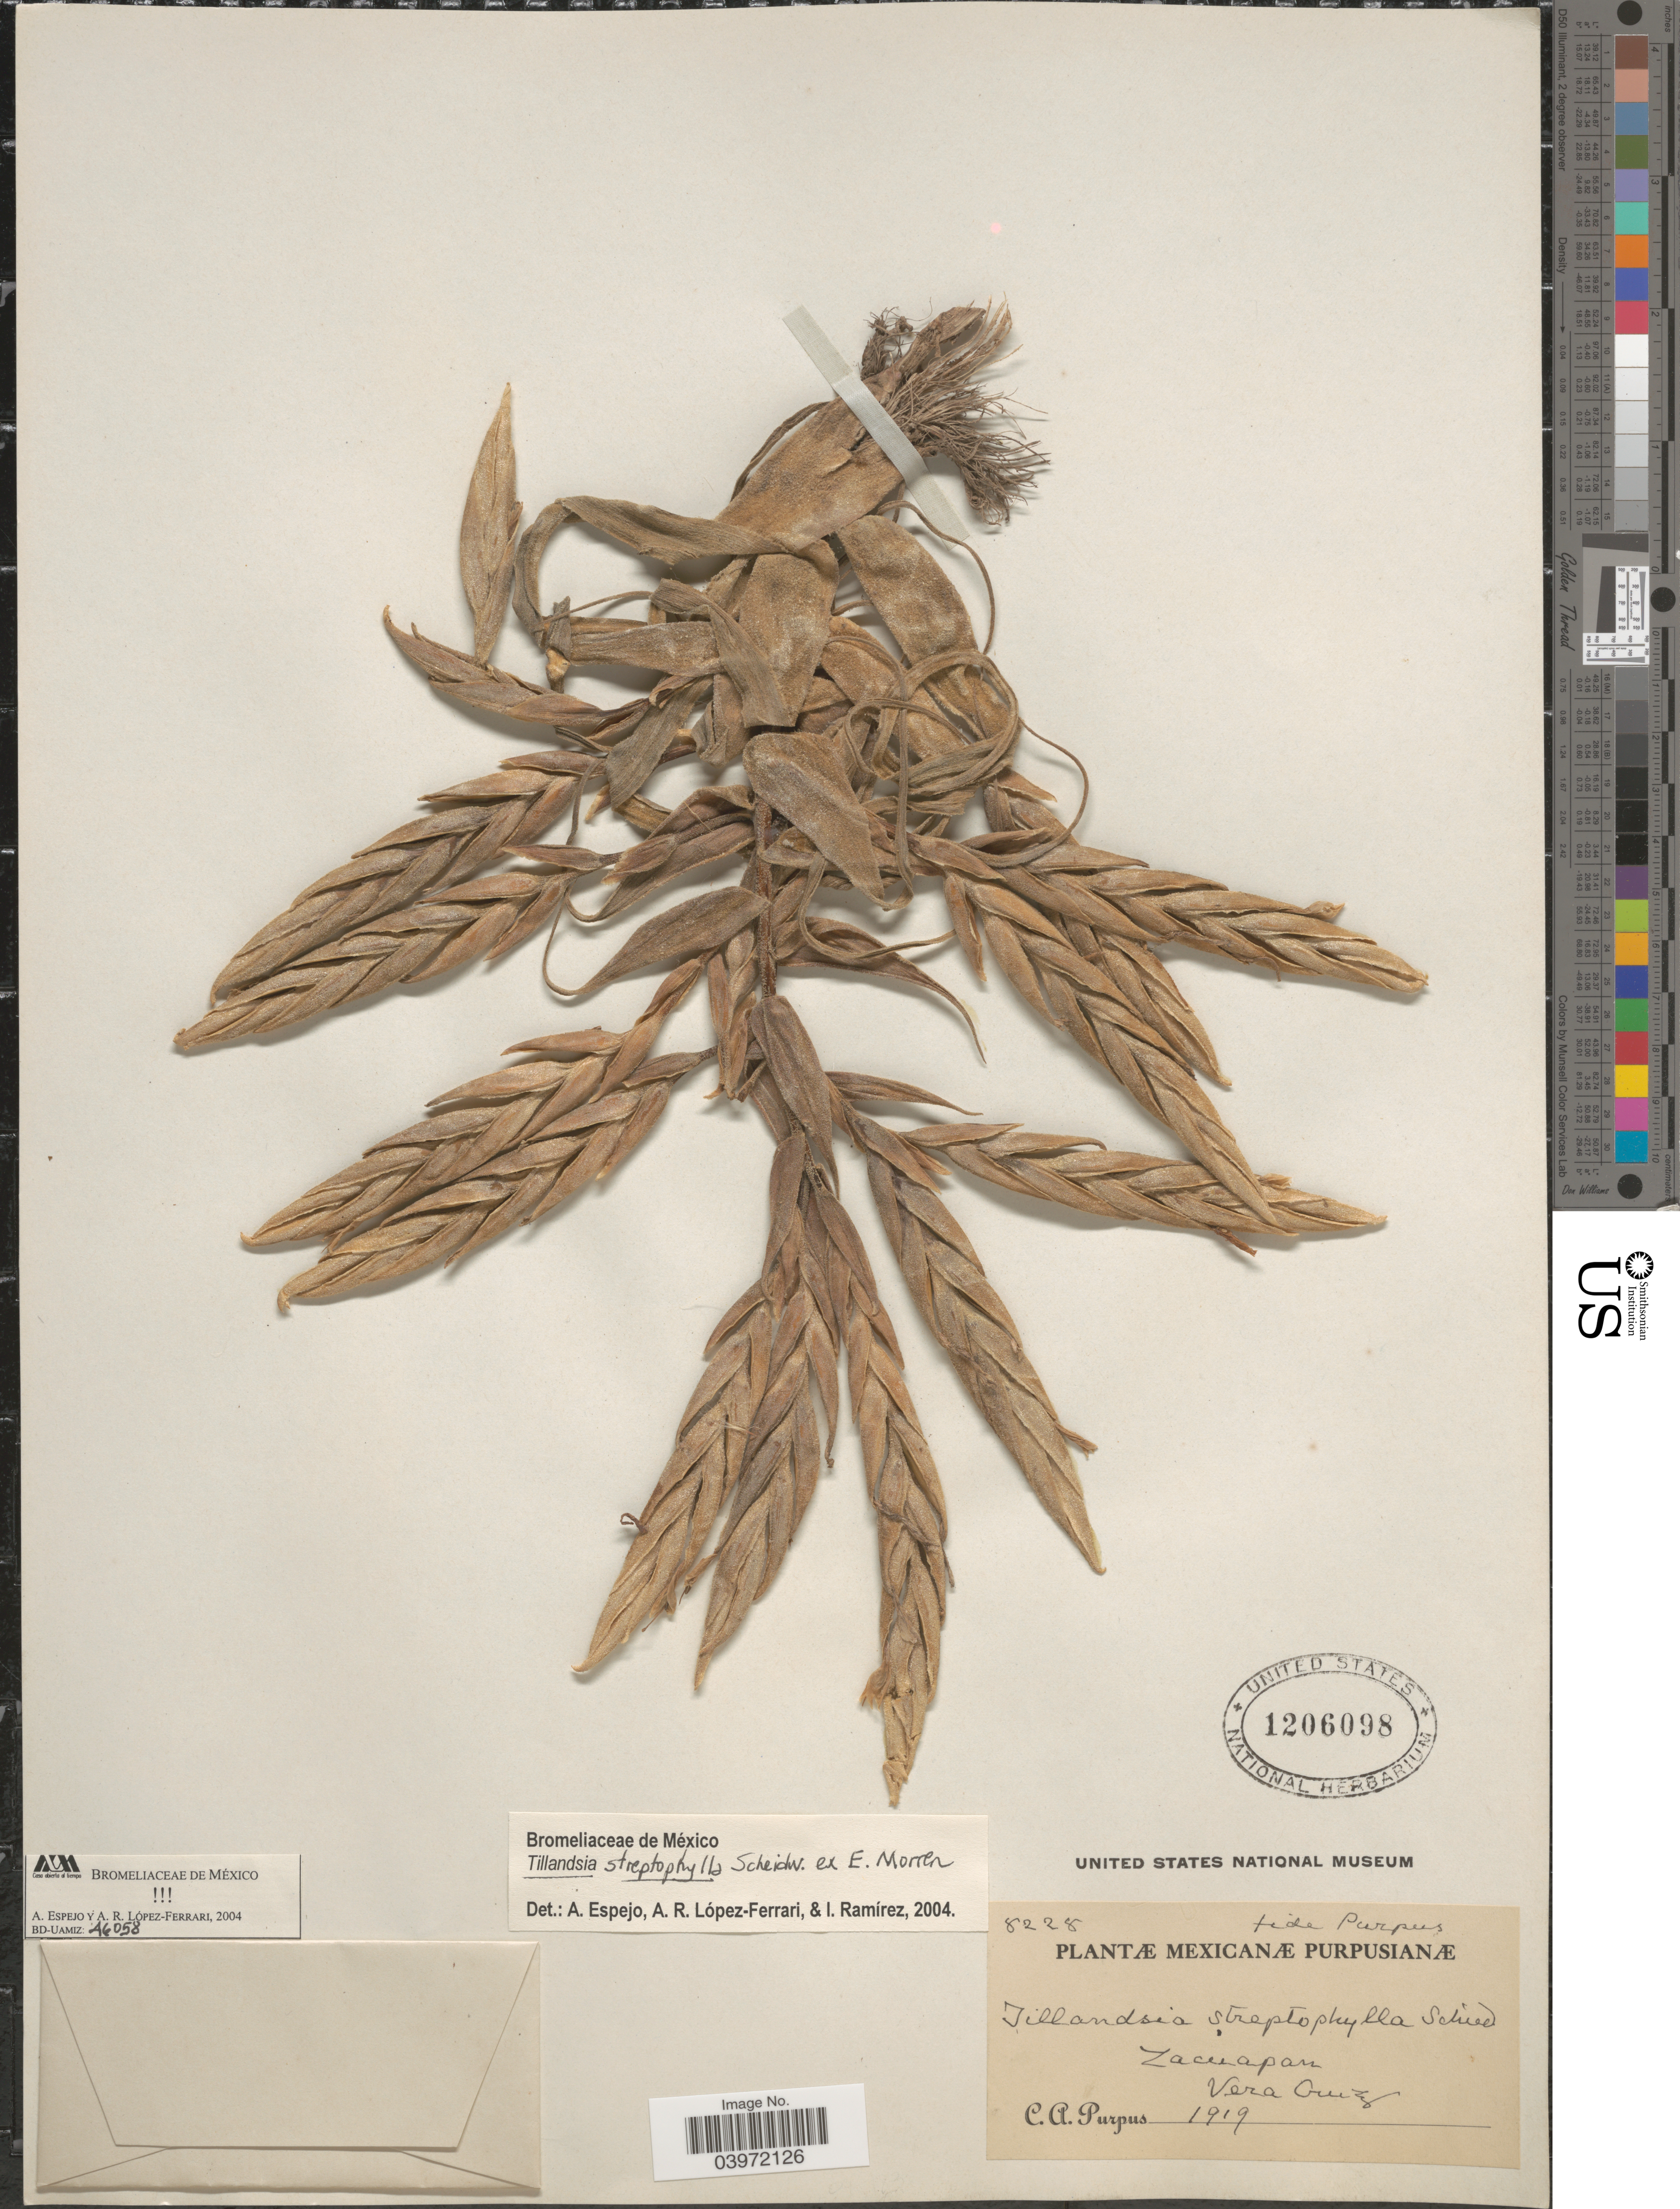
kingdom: Plantae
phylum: Tracheophyta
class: Liliopsida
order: Poales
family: Bromeliaceae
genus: Tillandsia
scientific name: Tillandsia streptophylla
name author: Scheidw. ex C. Morren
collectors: C. A. Purpus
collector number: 5228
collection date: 1919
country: Mexico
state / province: Veracruz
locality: Zacuapan. Vera Cruz.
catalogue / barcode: US 1206098